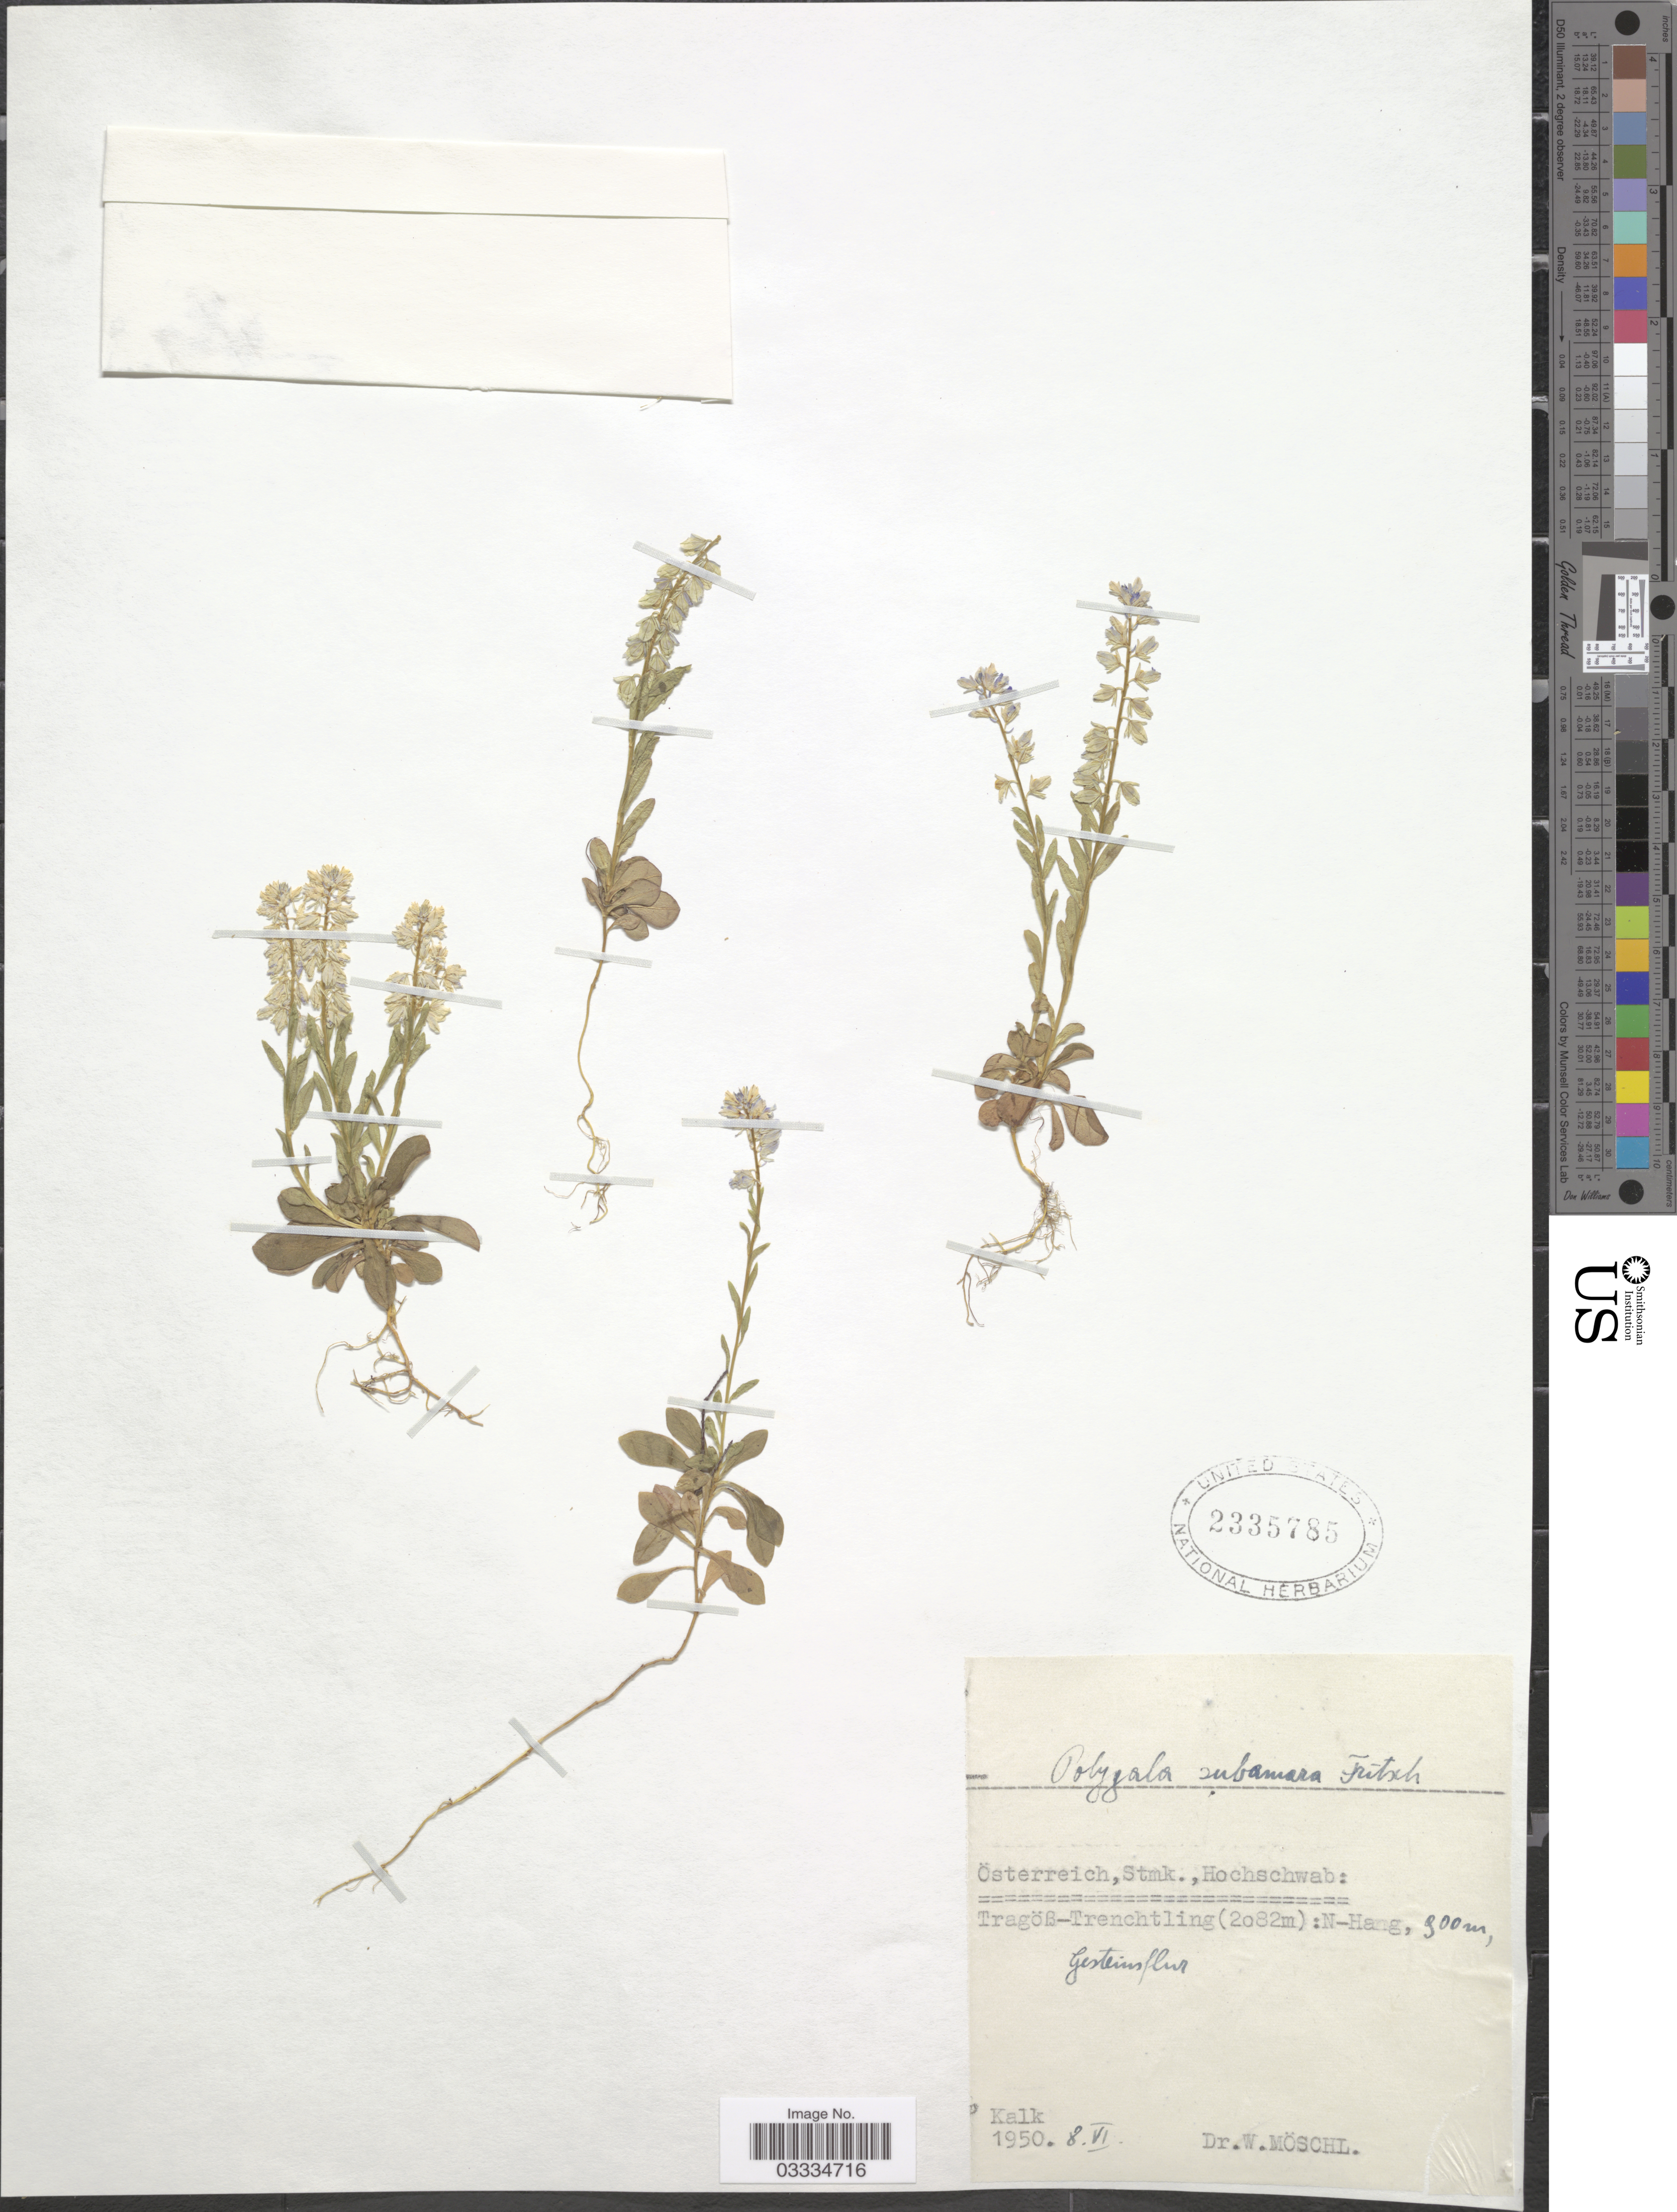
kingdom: Plantae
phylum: Tracheophyta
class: Magnoliopsida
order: Fabales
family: Polygalaceae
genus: Polygala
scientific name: Polygala subamara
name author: Fritsch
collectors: W. Moschl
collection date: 1950-06-08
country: Austria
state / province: Steiermark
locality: Österreich, Stmk., Hochschwab: Tragöß-Trenchtling: N-Hang. Kalk.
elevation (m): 900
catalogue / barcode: US 2335785